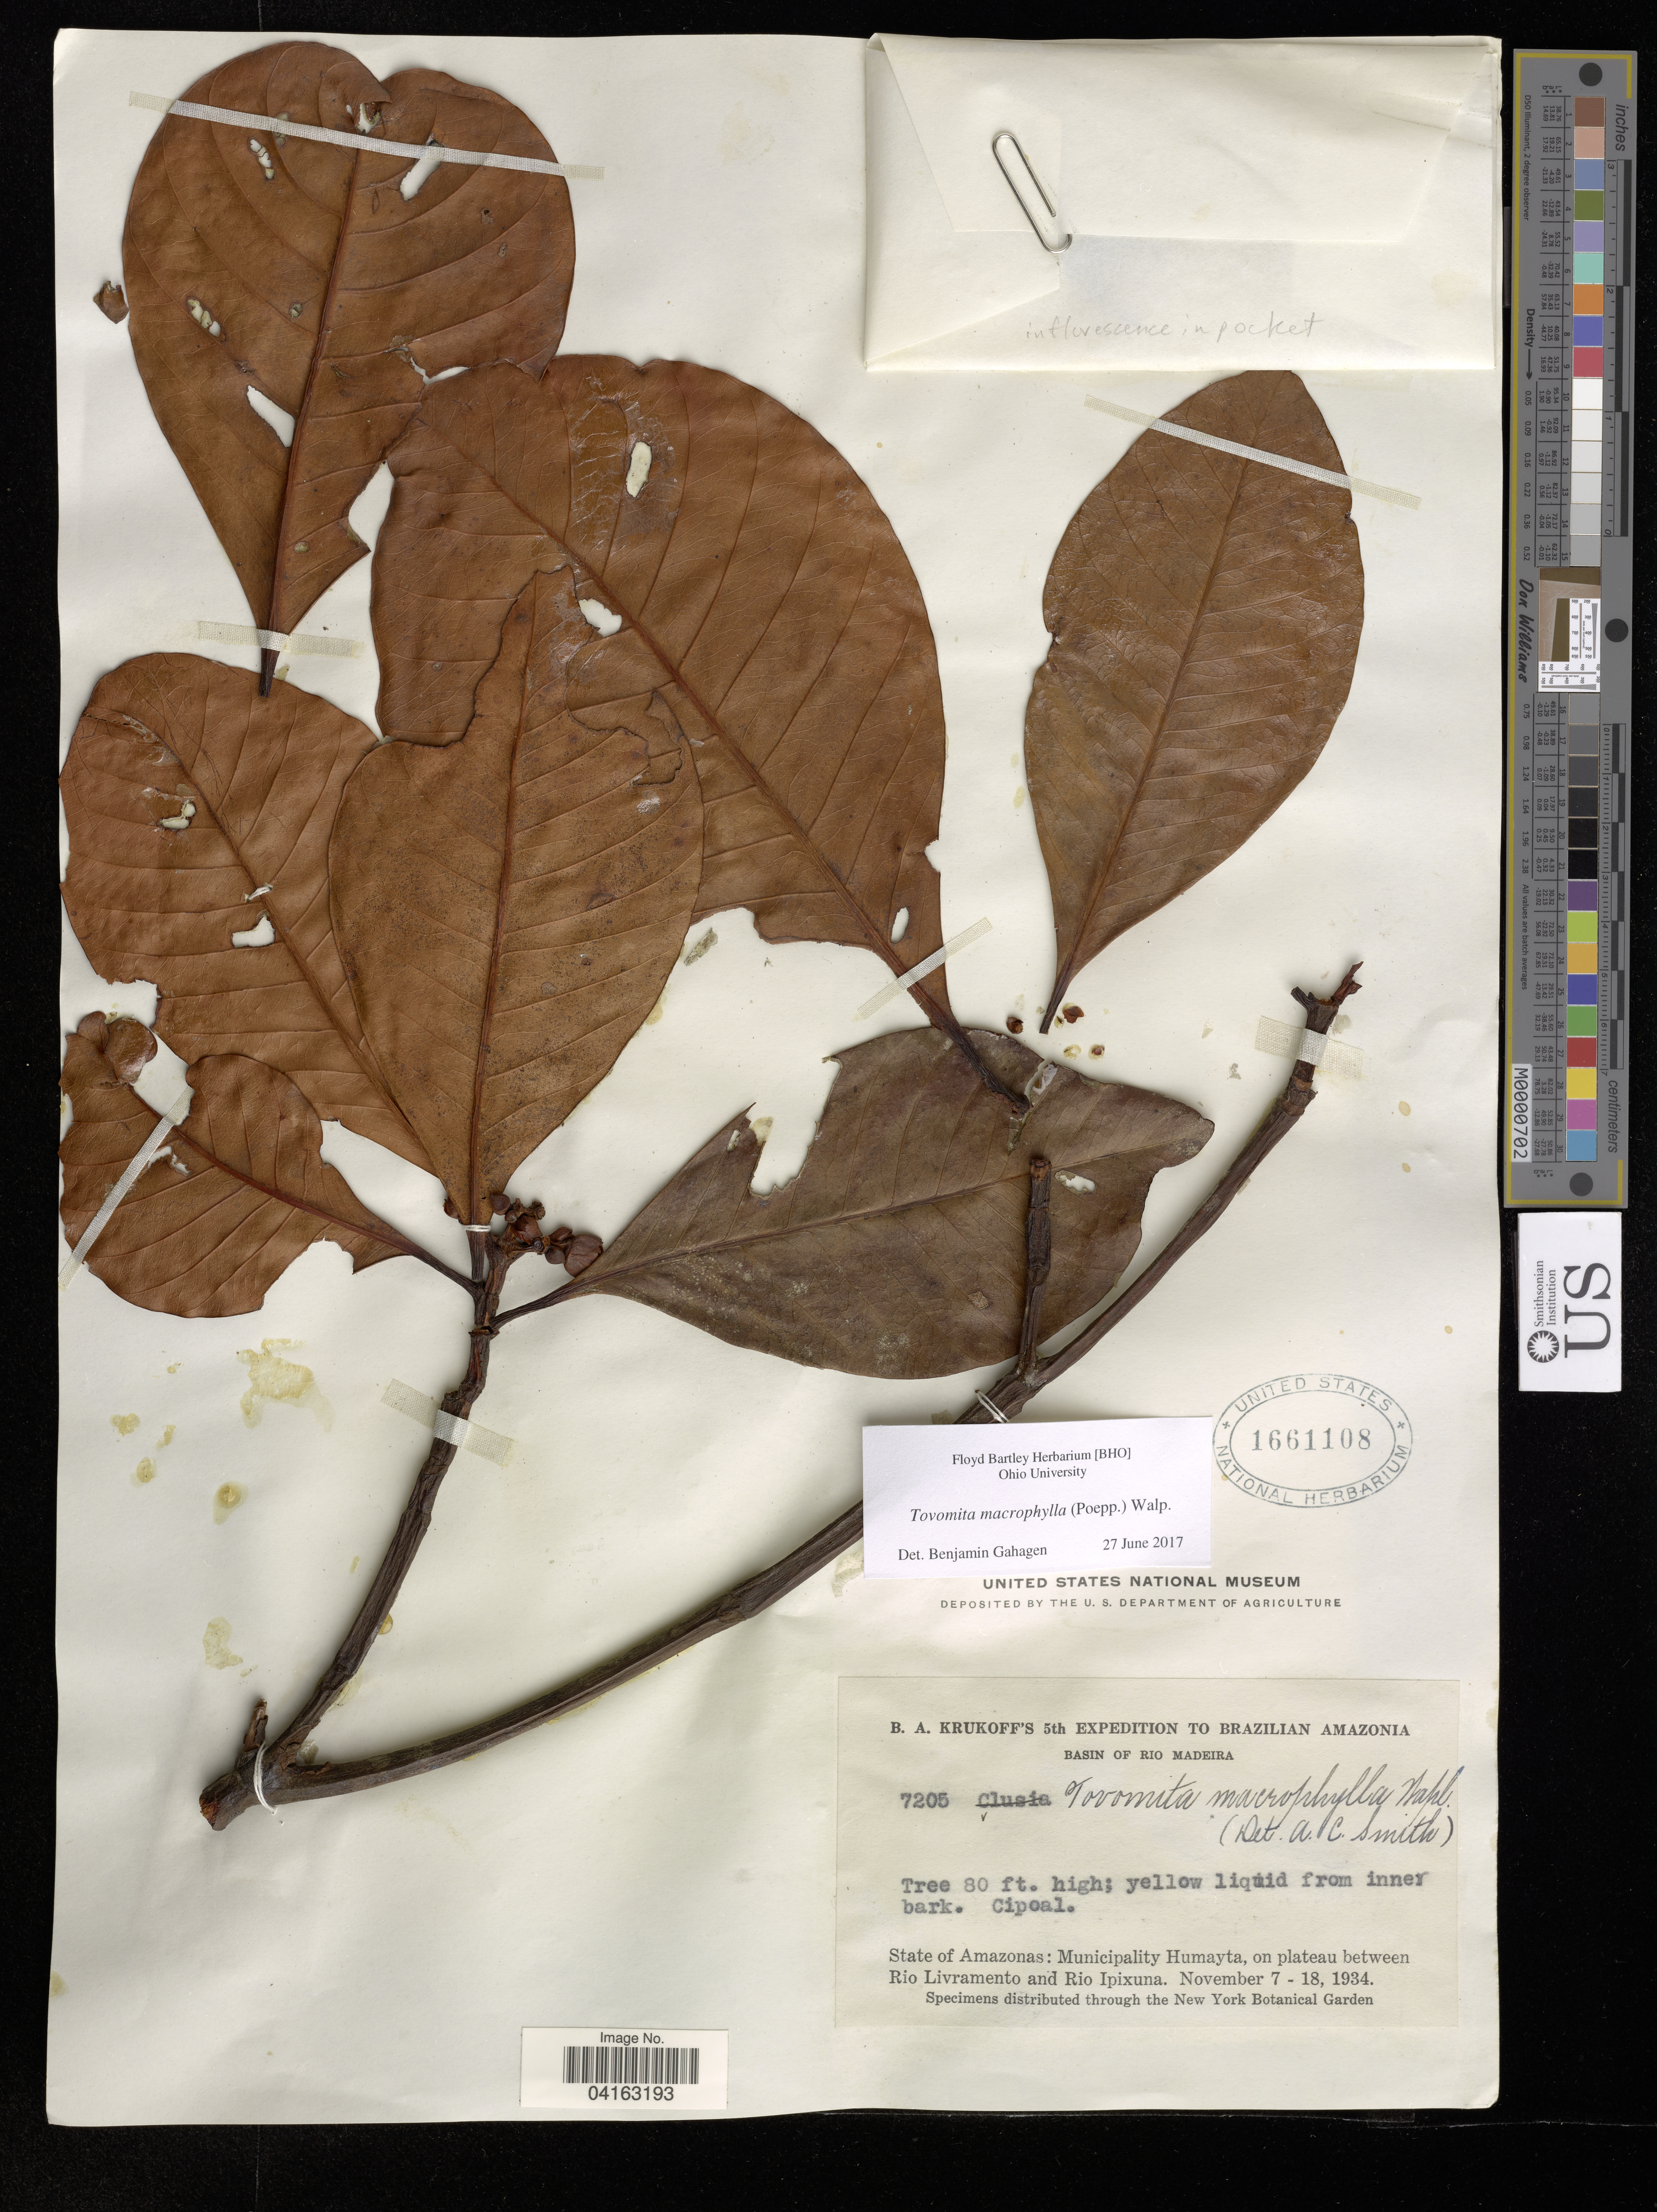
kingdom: Plantae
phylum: Tracheophyta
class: Magnoliopsida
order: Malpighiales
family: Clusiaceae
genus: Tovomita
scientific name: Tovomita macrophylla L.O. Williams, nom. illeg.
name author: L.O. Williams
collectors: B. A. Krukoff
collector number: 7205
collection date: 1934-11-07/1934-11-18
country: Brazil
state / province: Amazonas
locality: Brazilian Amazonia. Basin of Rio Madeira. Municipality Humayta, on plateau between Rio Livramento and Rio Ipixuna.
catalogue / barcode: US 1661108